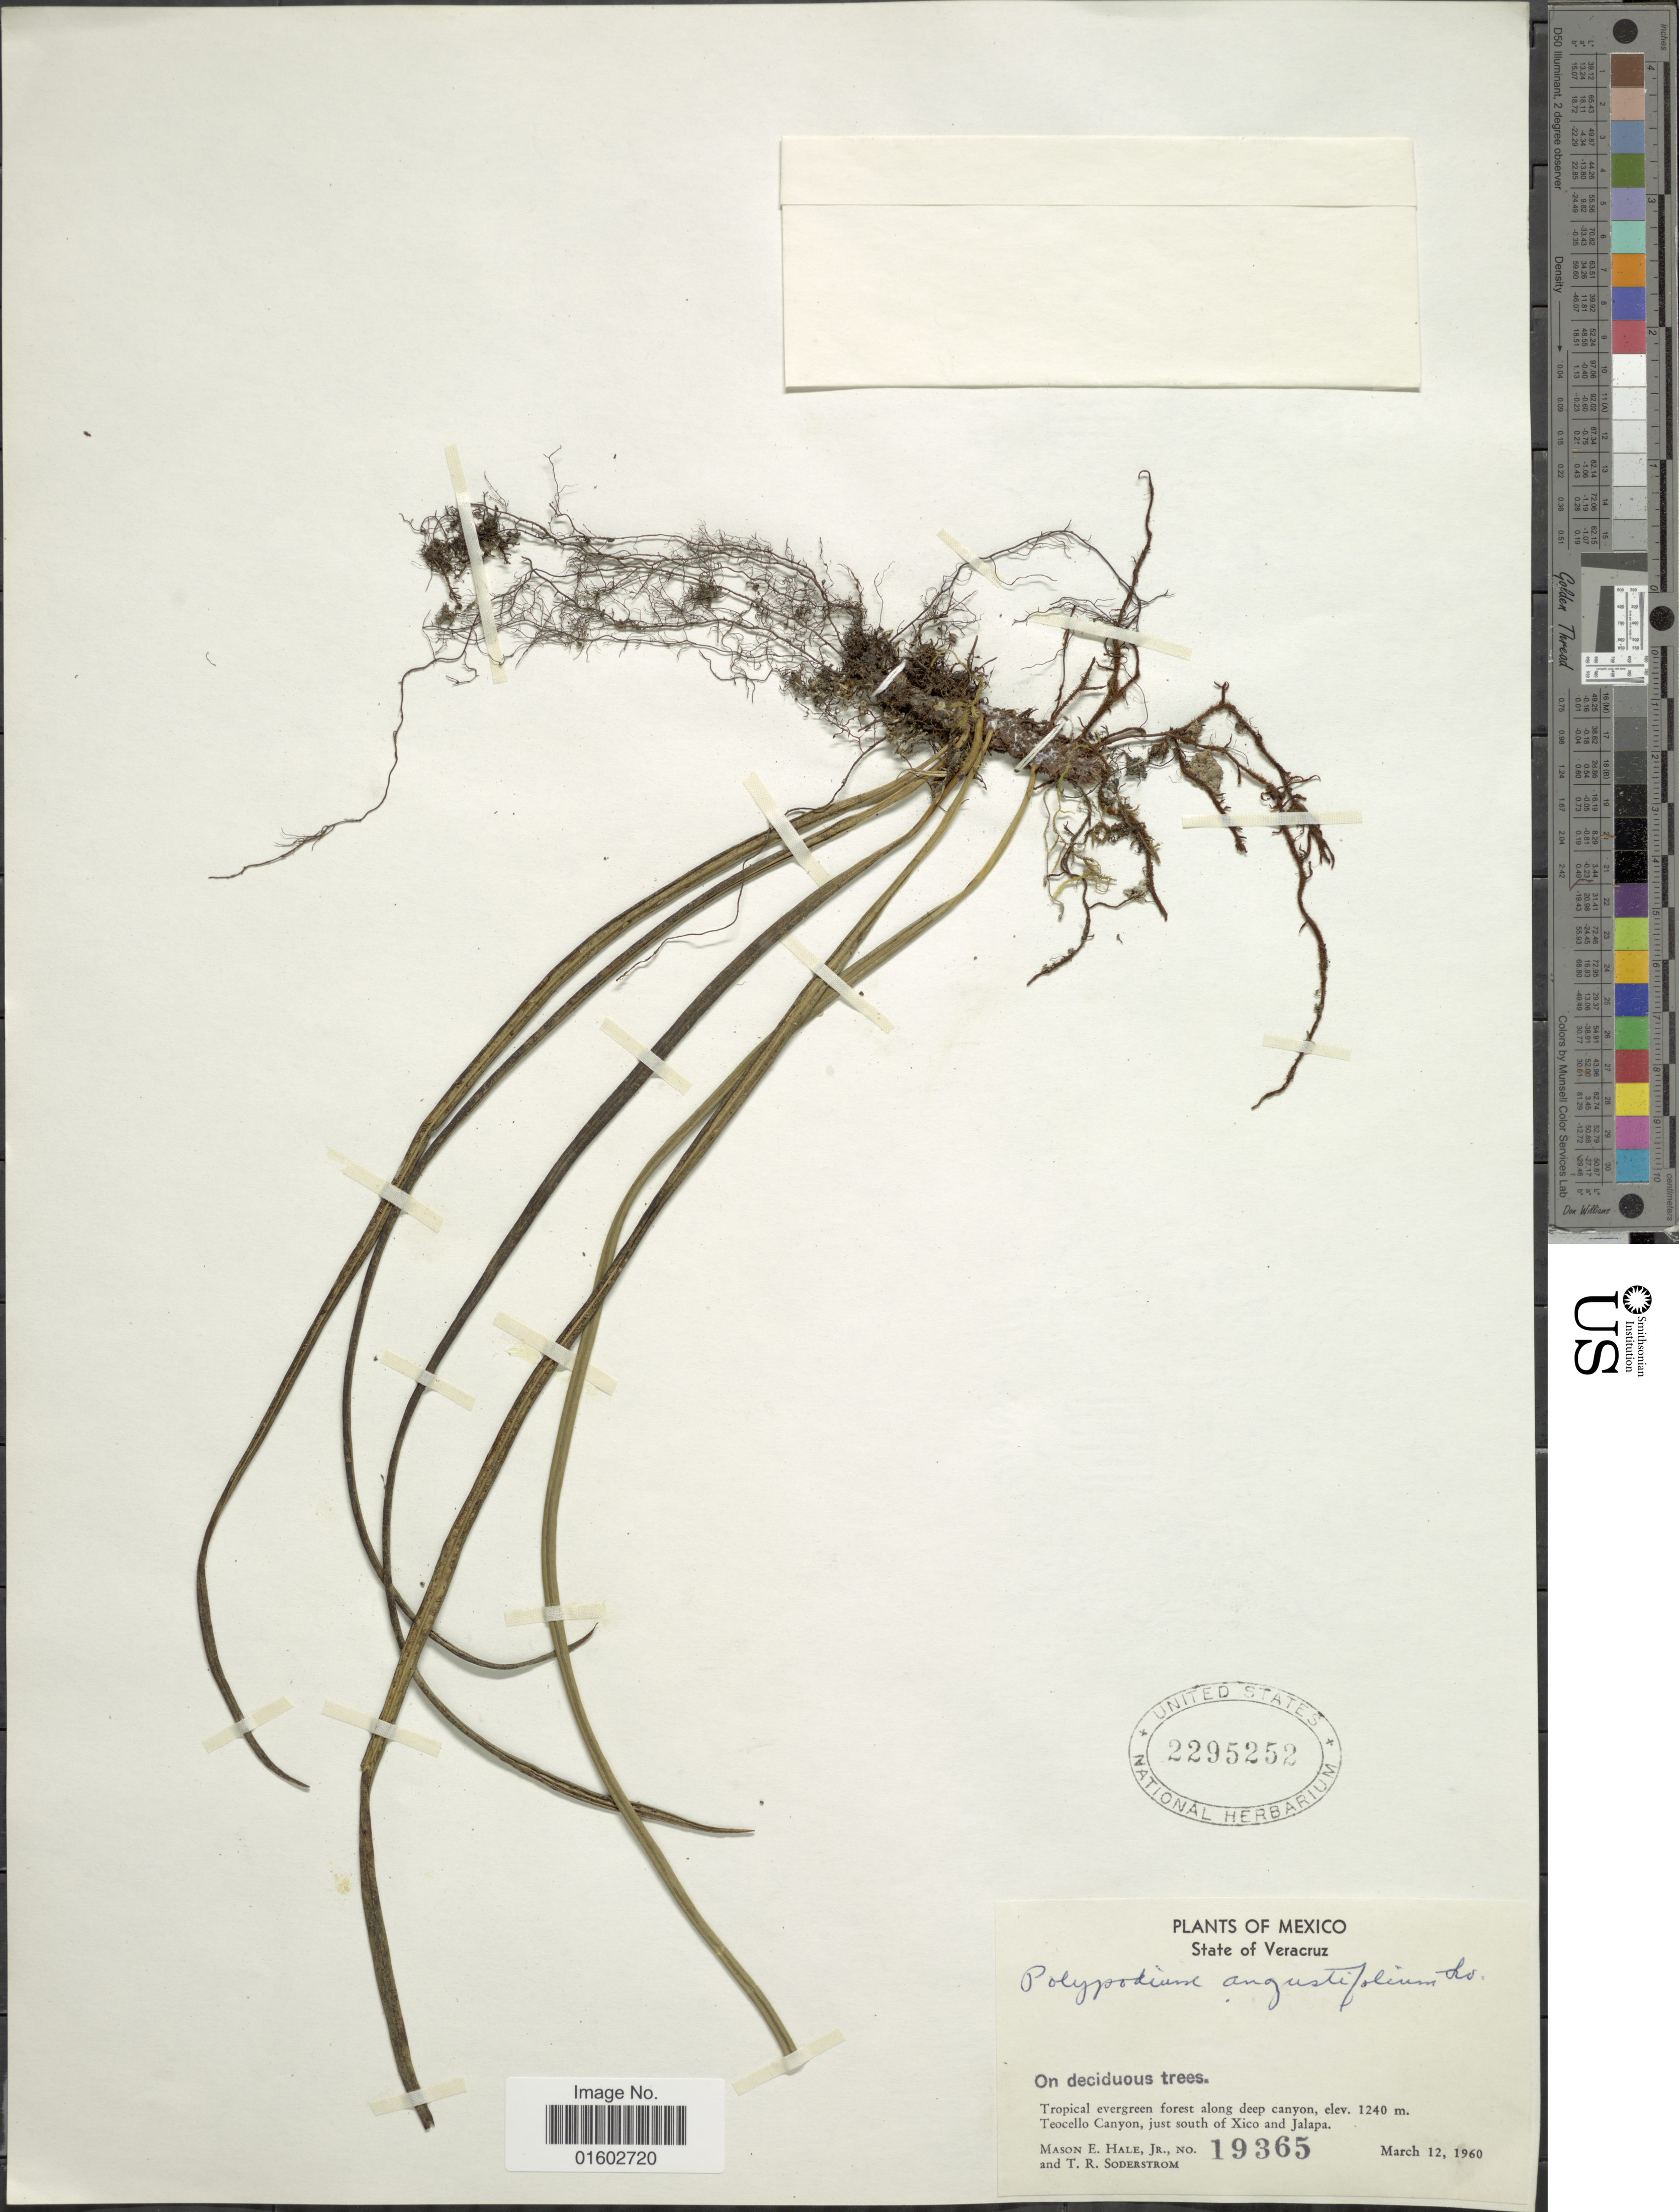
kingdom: Plantae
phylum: Tracheophyta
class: Polypodiopsida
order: Polypodiales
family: Polypodiaceae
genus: Campyloneurum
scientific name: Campyloneurum angustifolium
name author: (Sw.) Fée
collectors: M. Hale & T. R. Soderstrom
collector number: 19365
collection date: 1960-03-12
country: Mexico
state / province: Veracruz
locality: Veracruz, Tropical evergreen forest along deep canyon, Teocello Canyon, just south of Xico and Jalapa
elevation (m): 1240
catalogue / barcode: US 2295252